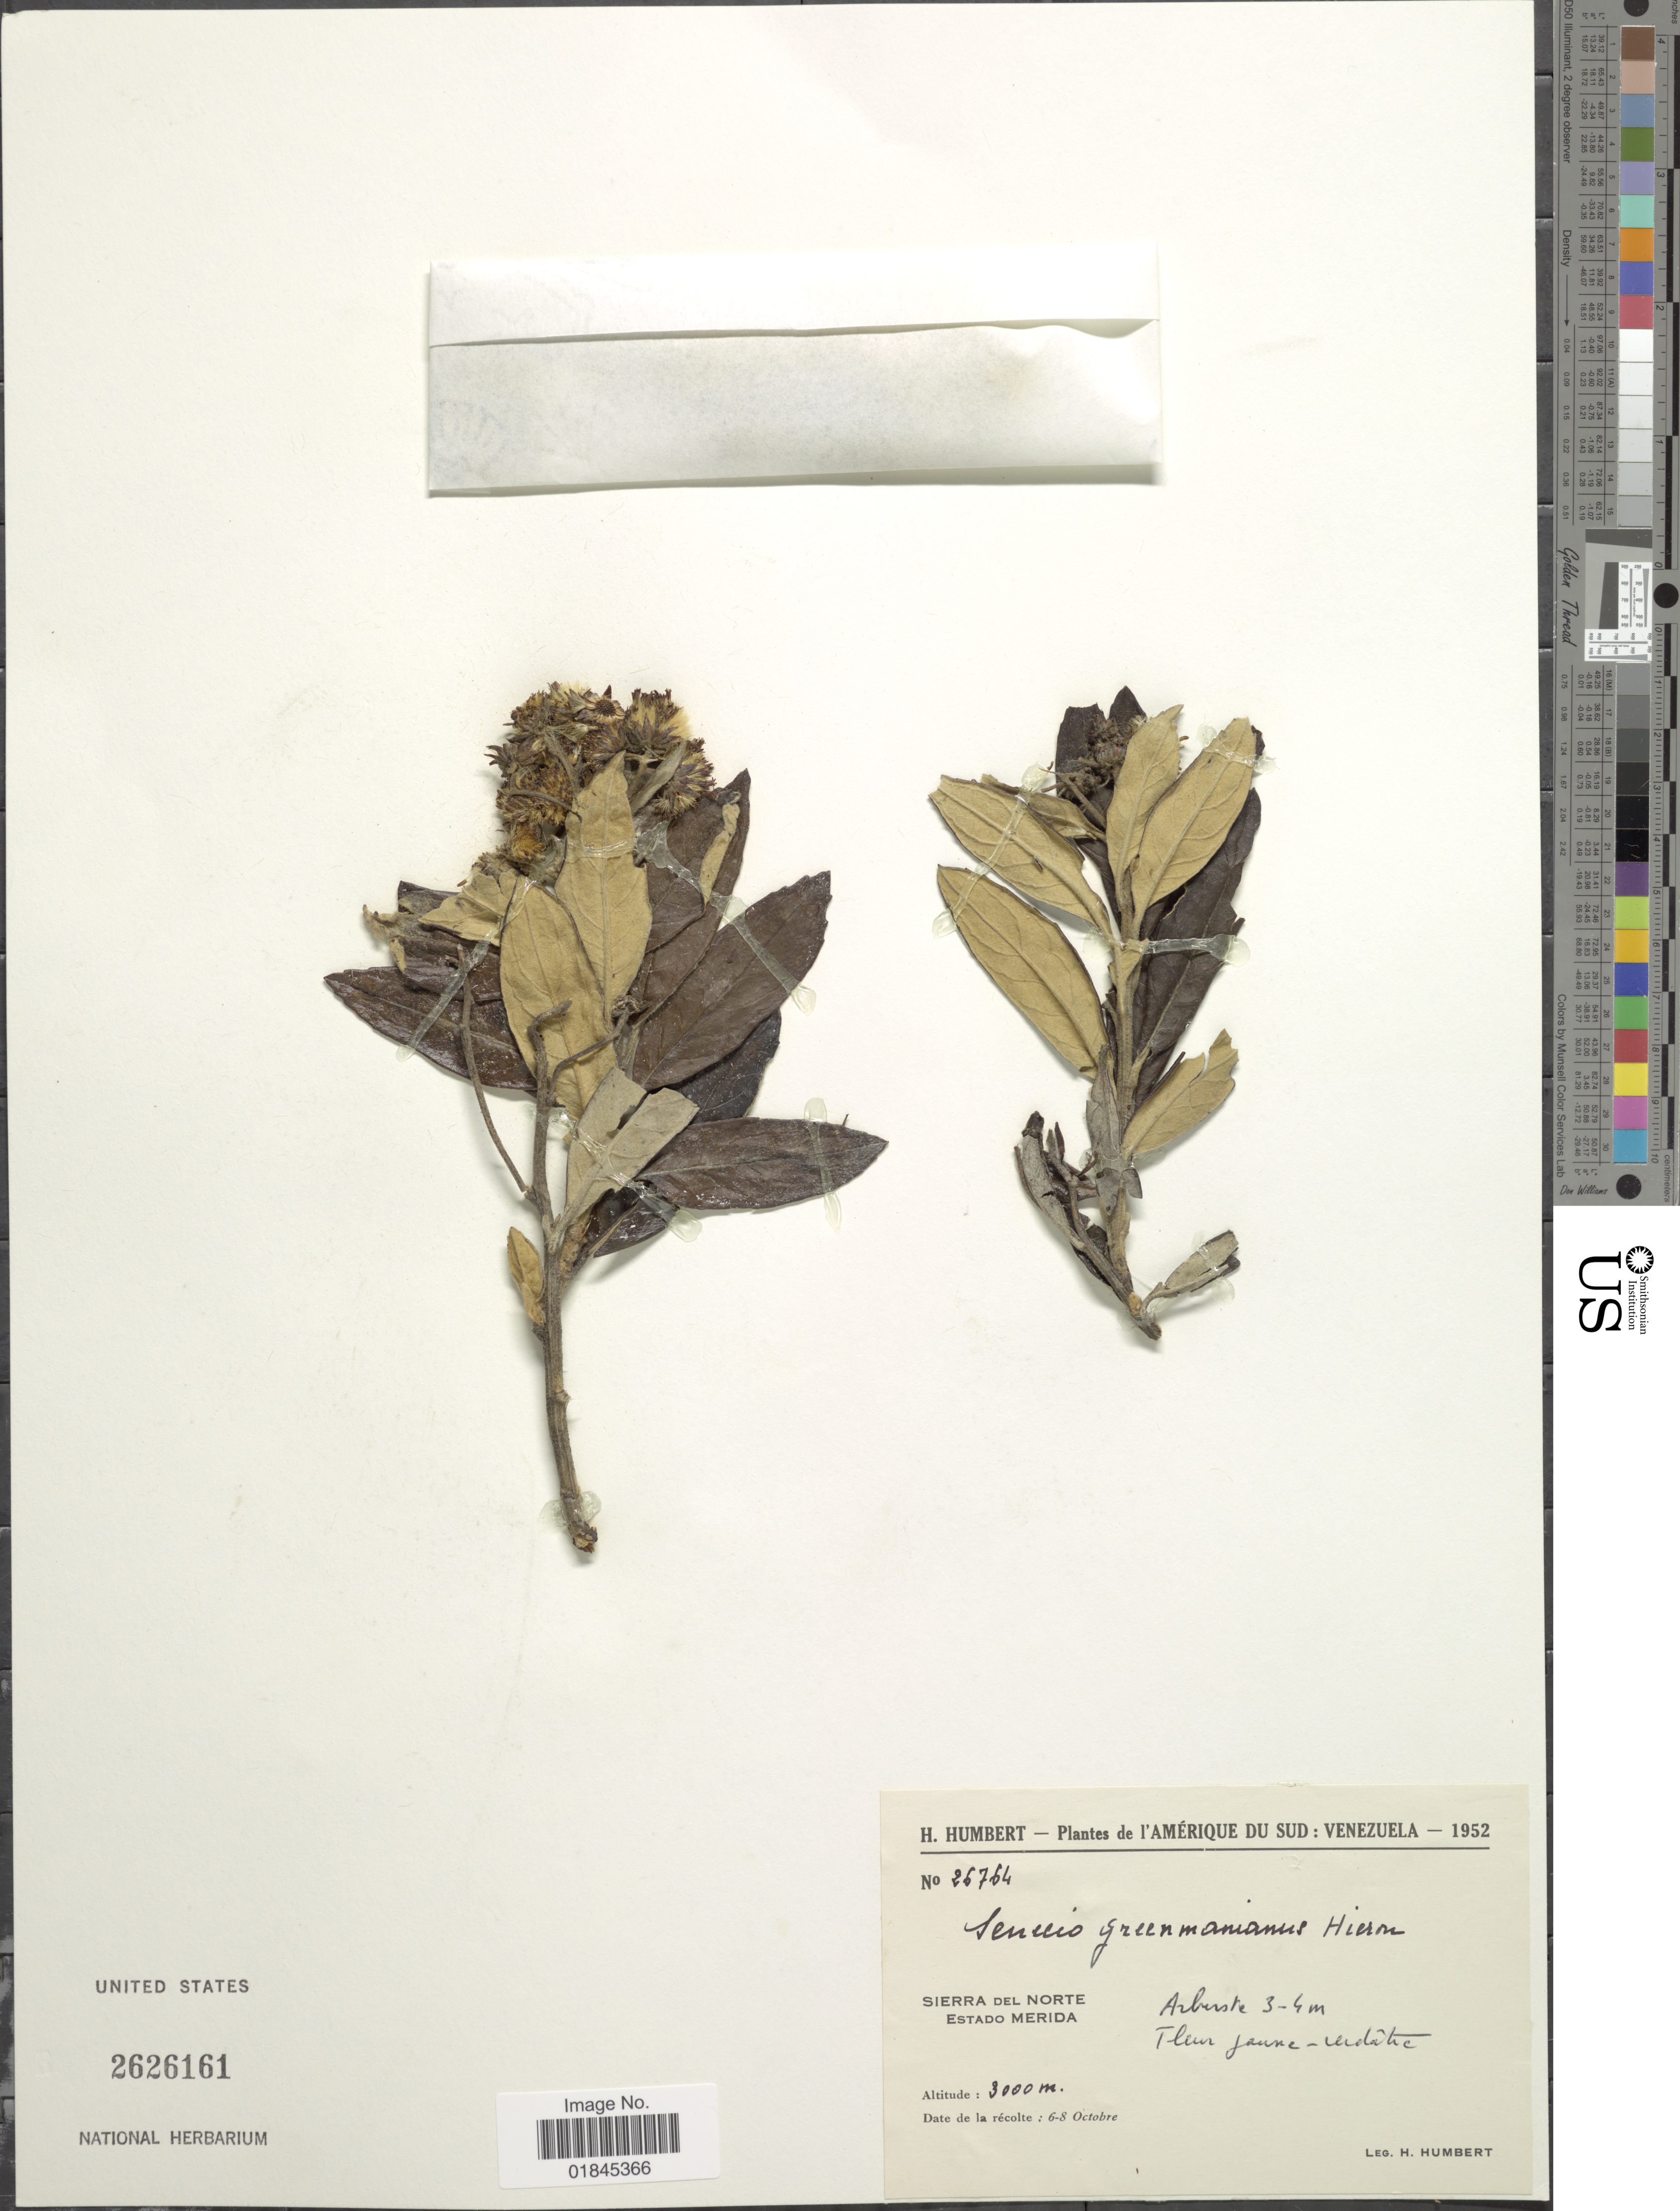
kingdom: Plantae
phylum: Tracheophyta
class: Magnoliopsida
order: Asterales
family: Asteraceae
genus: Pentacalia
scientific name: Pentacalia greenmaniana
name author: (Hieron.) Cuatrec.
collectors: H. Humbert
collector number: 26764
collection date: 1952-10-06/1952-10-08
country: Venezuela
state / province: Mérida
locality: Sierra del Norte. Estado Merida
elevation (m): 3000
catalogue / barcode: US 2626161